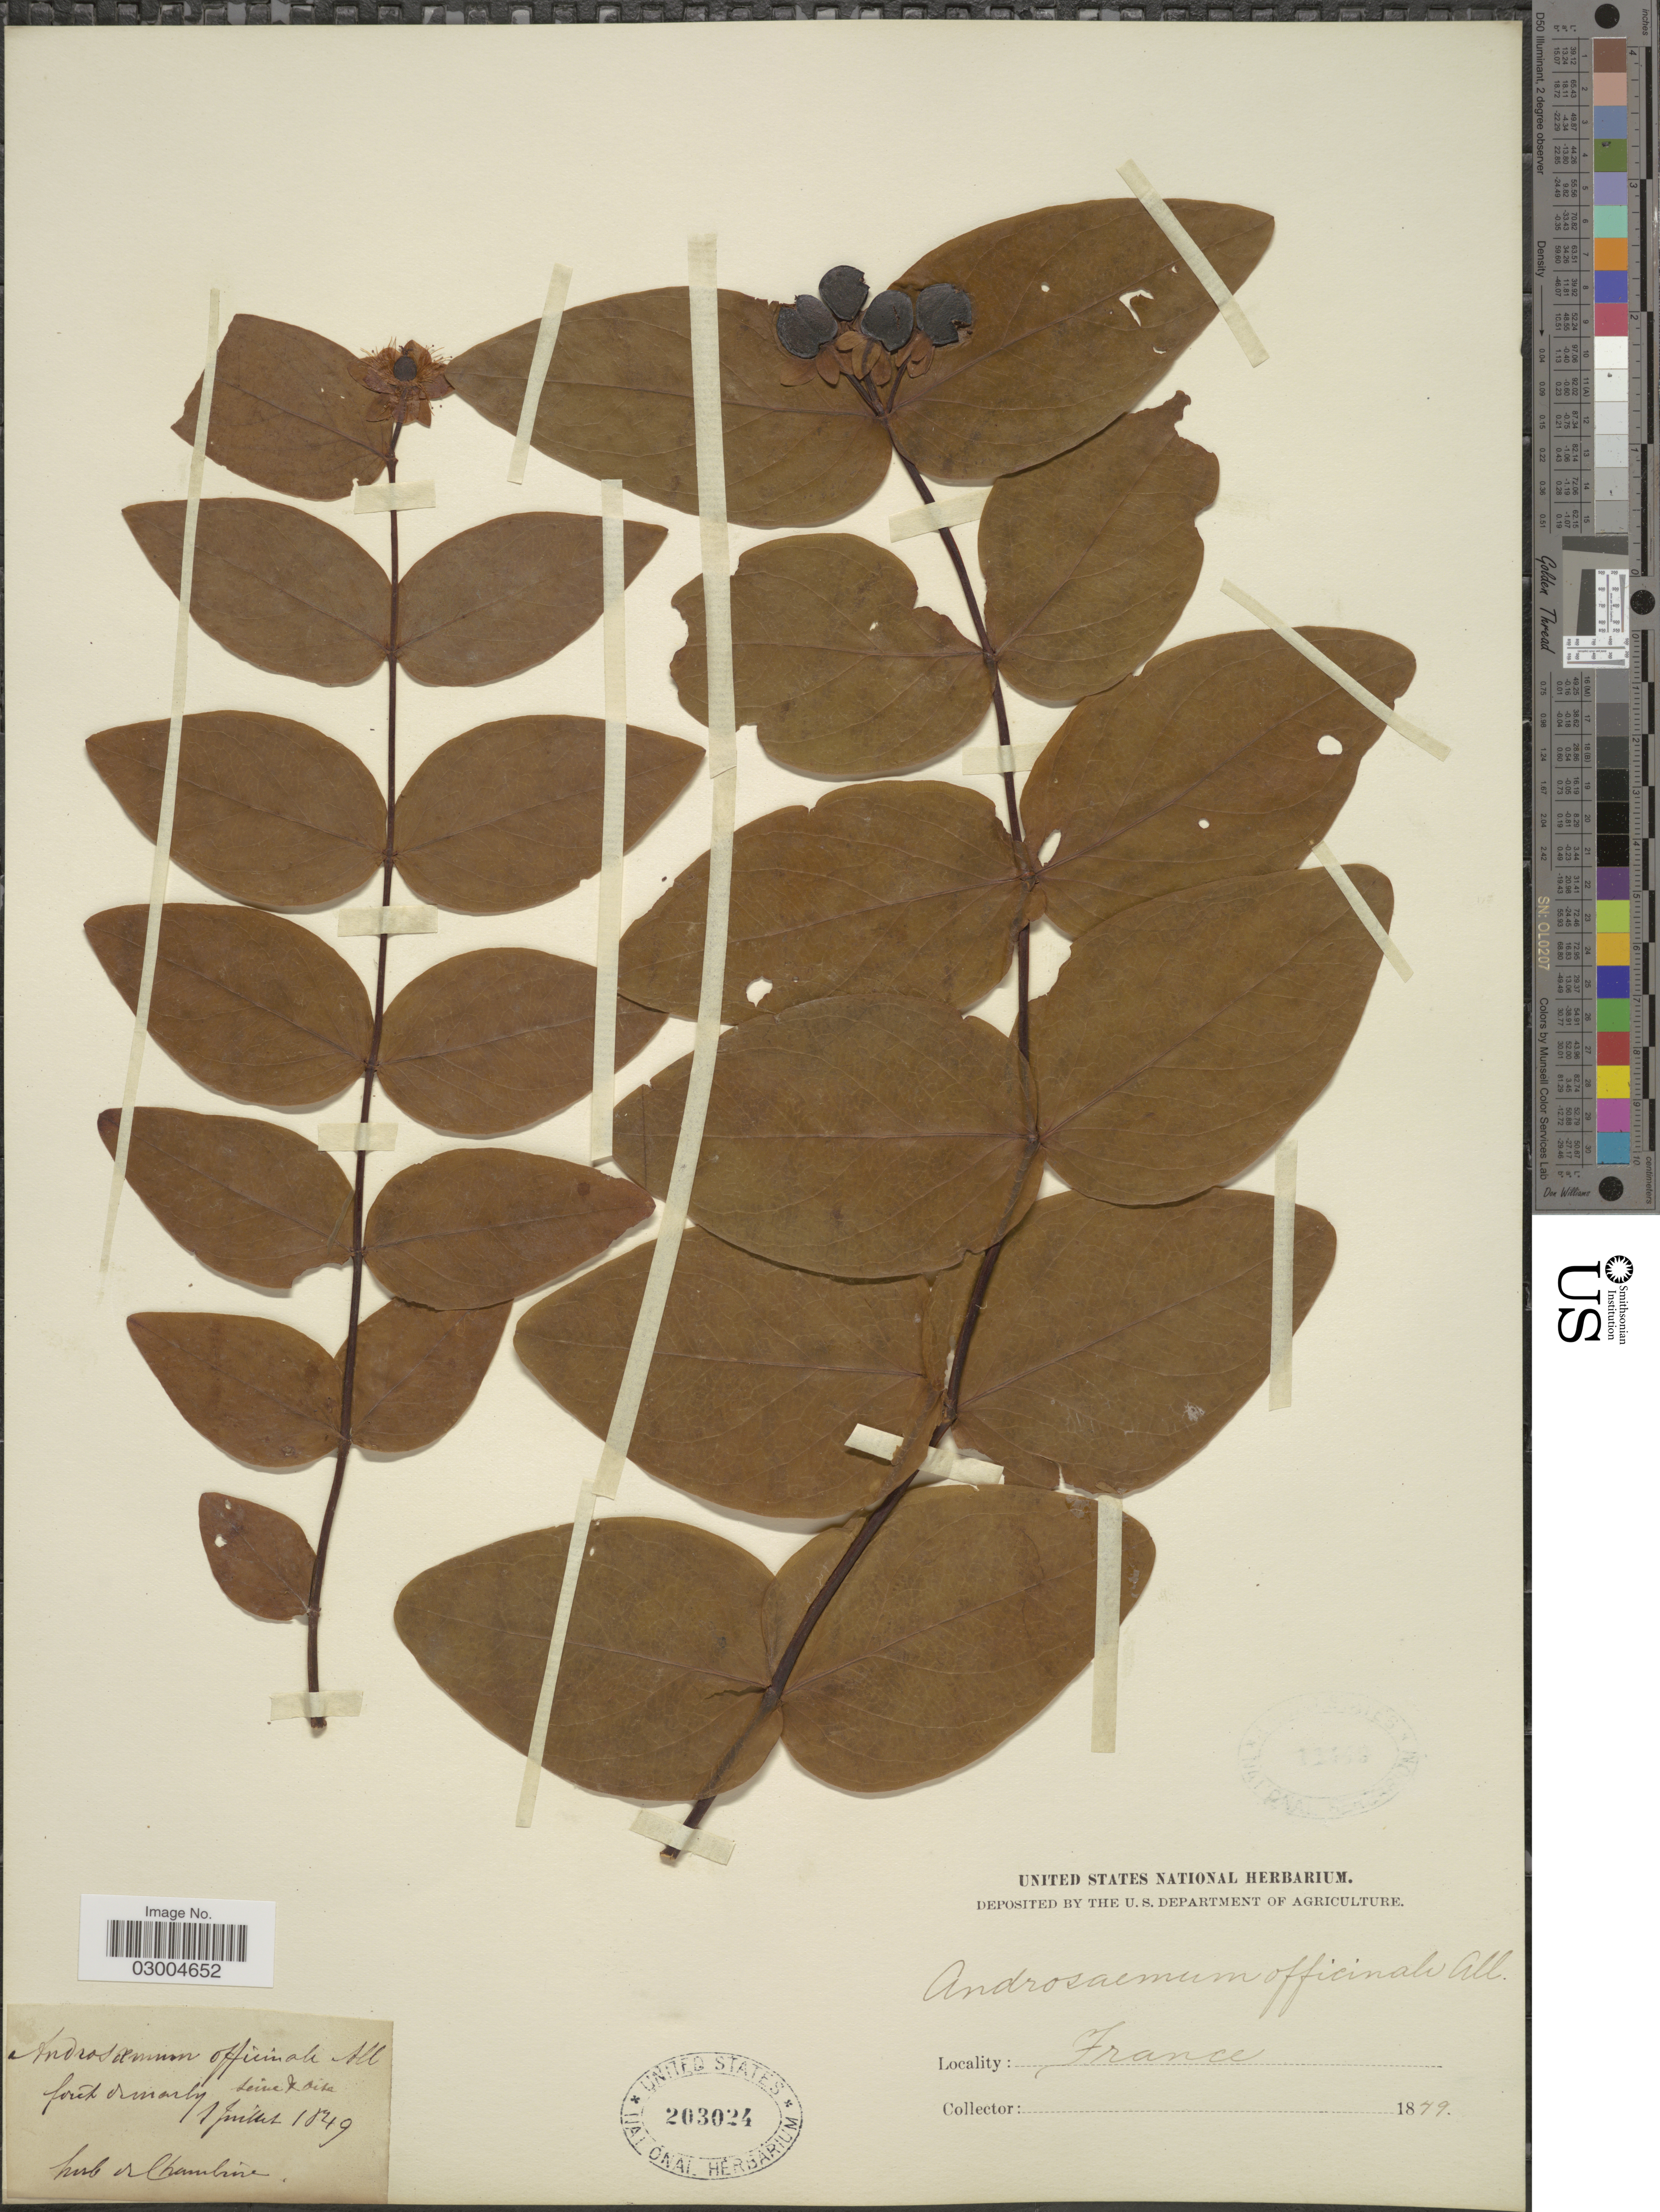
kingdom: Plantae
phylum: Tracheophyta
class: Magnoliopsida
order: Malpighiales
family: Hypericaceae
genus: Hypericum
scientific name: Hypericum androsaemum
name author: L.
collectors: Ex herb. Dr Chambine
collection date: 1849-07-01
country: France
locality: Forêt de Marly.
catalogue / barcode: US 203024